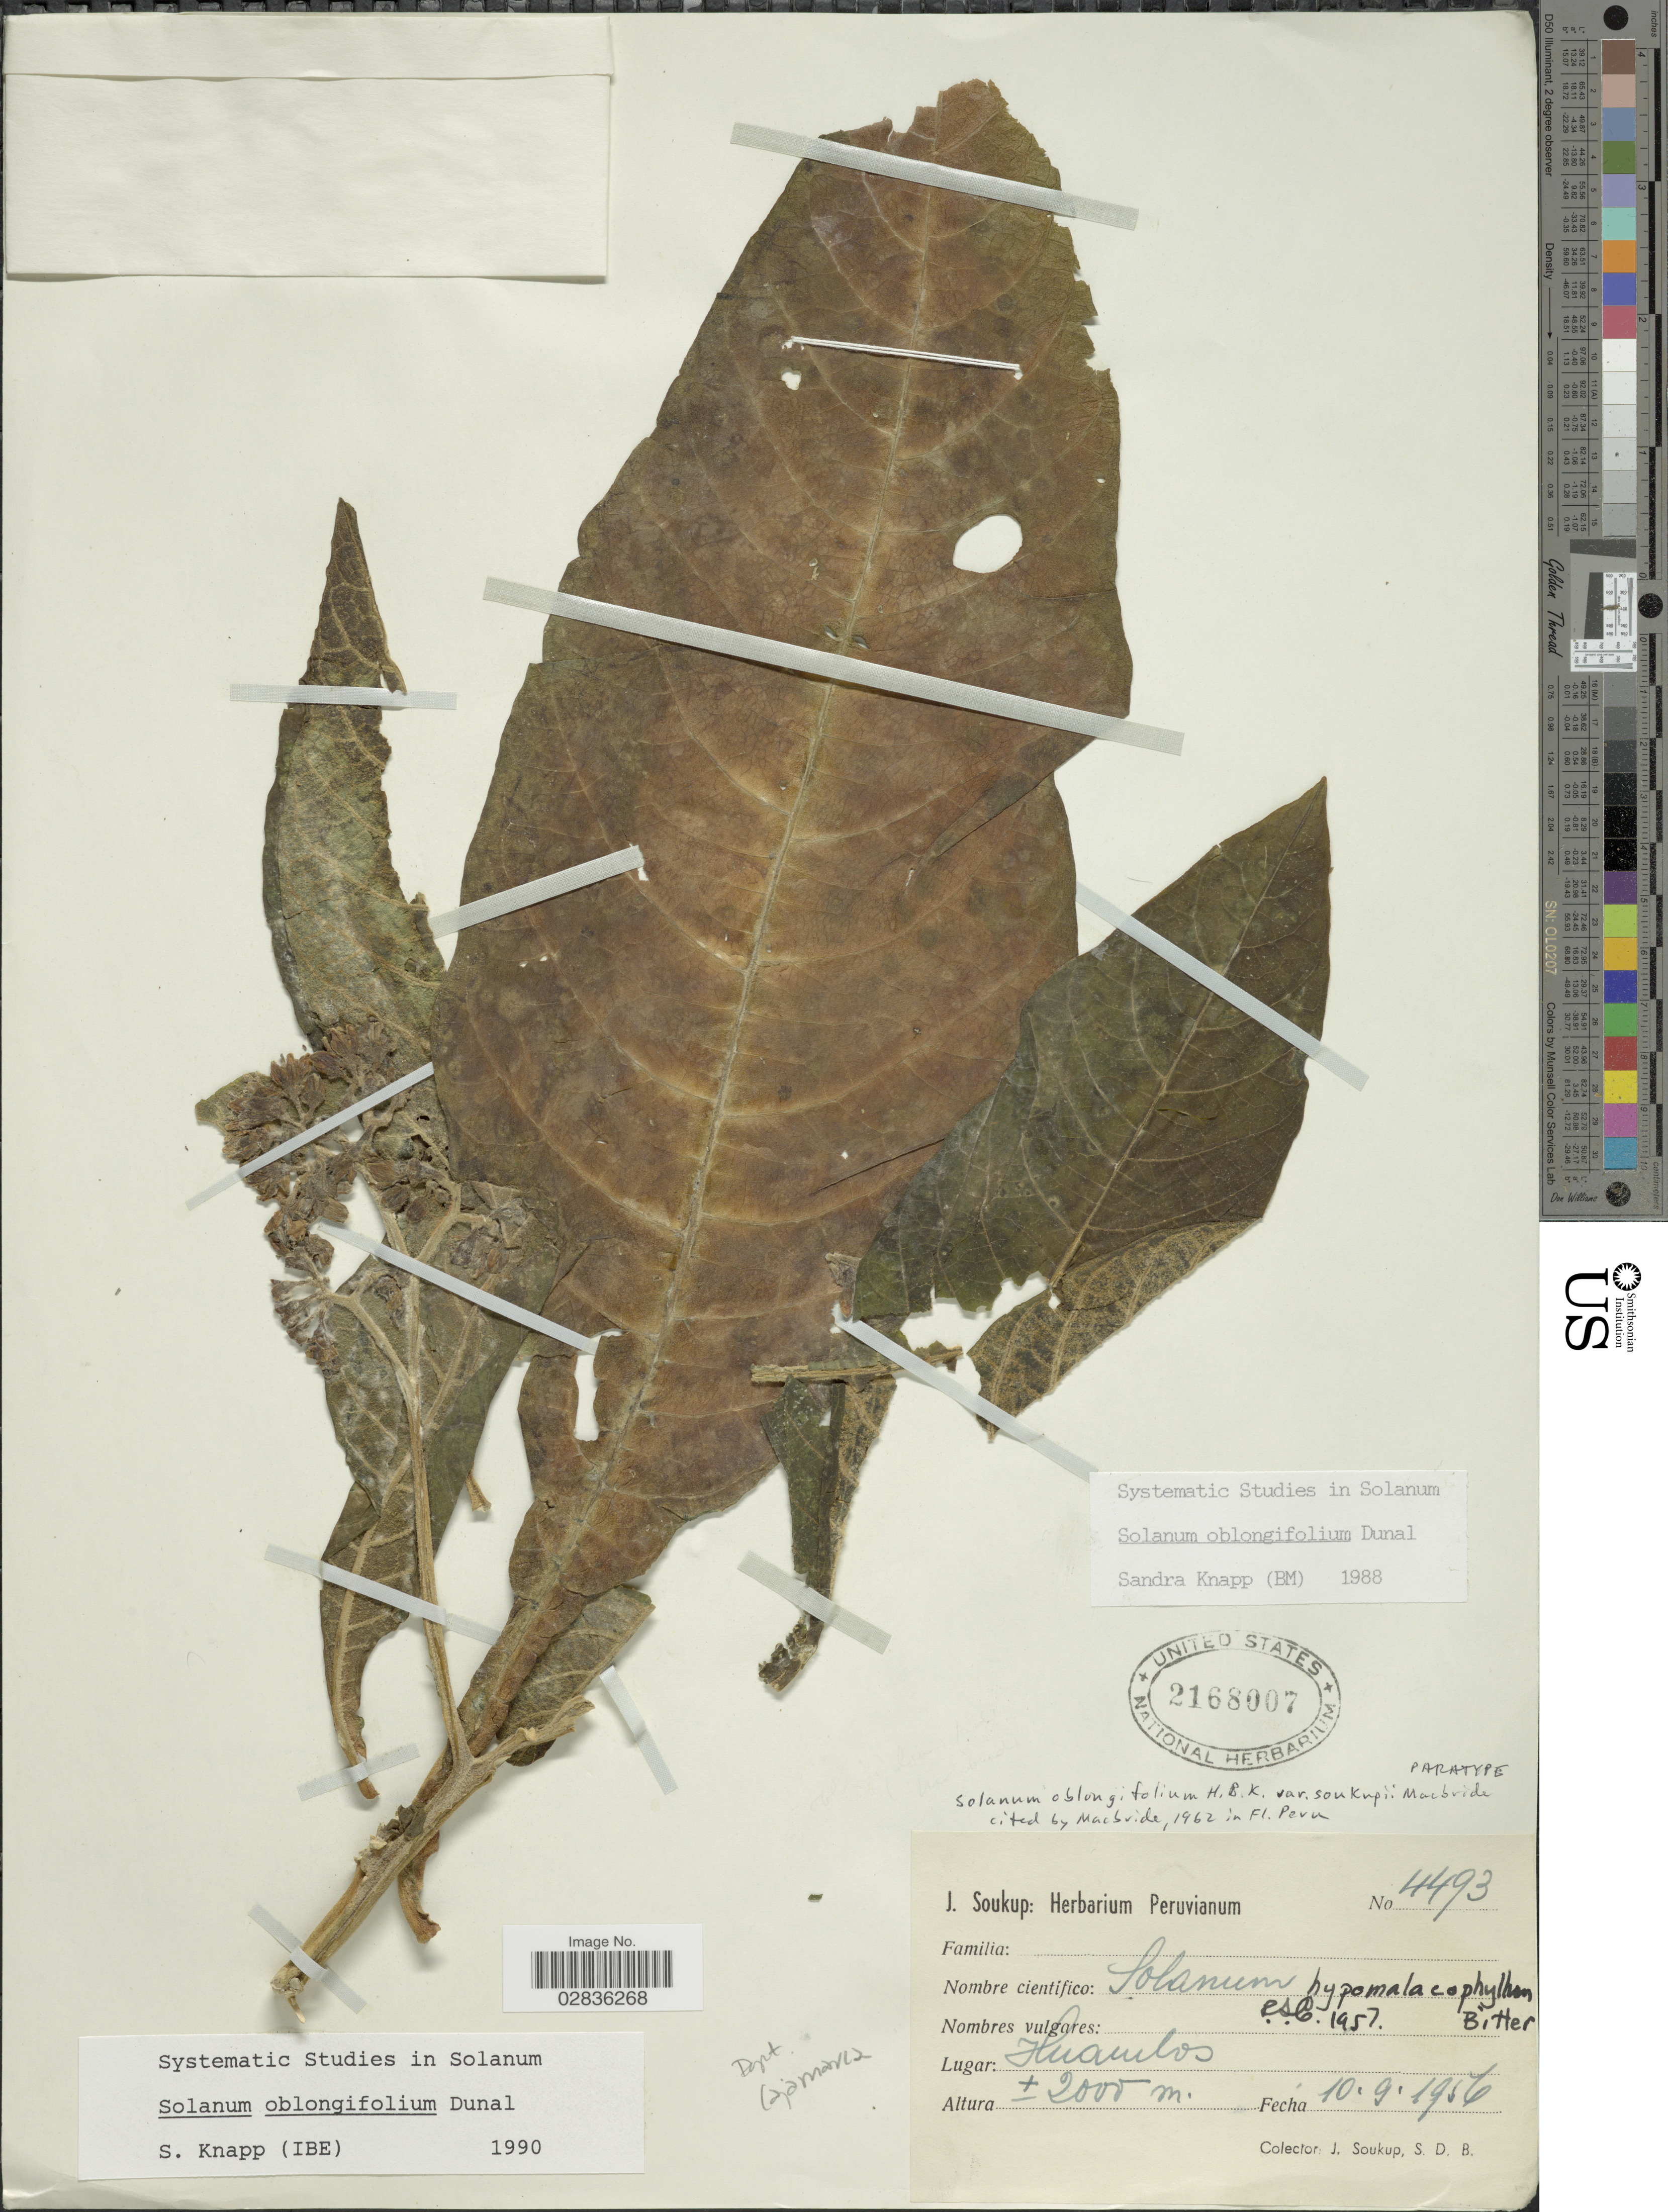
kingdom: Plantae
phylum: Tracheophyta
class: Magnoliopsida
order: Solanales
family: Solanaceae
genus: Solanum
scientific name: Solanum oblongifolium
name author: Duval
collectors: J. Soukup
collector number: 4493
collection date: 1956-09-10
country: Peru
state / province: Cajamarca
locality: Huambos. Dept. Cajamarca.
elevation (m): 2000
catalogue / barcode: US 2168007